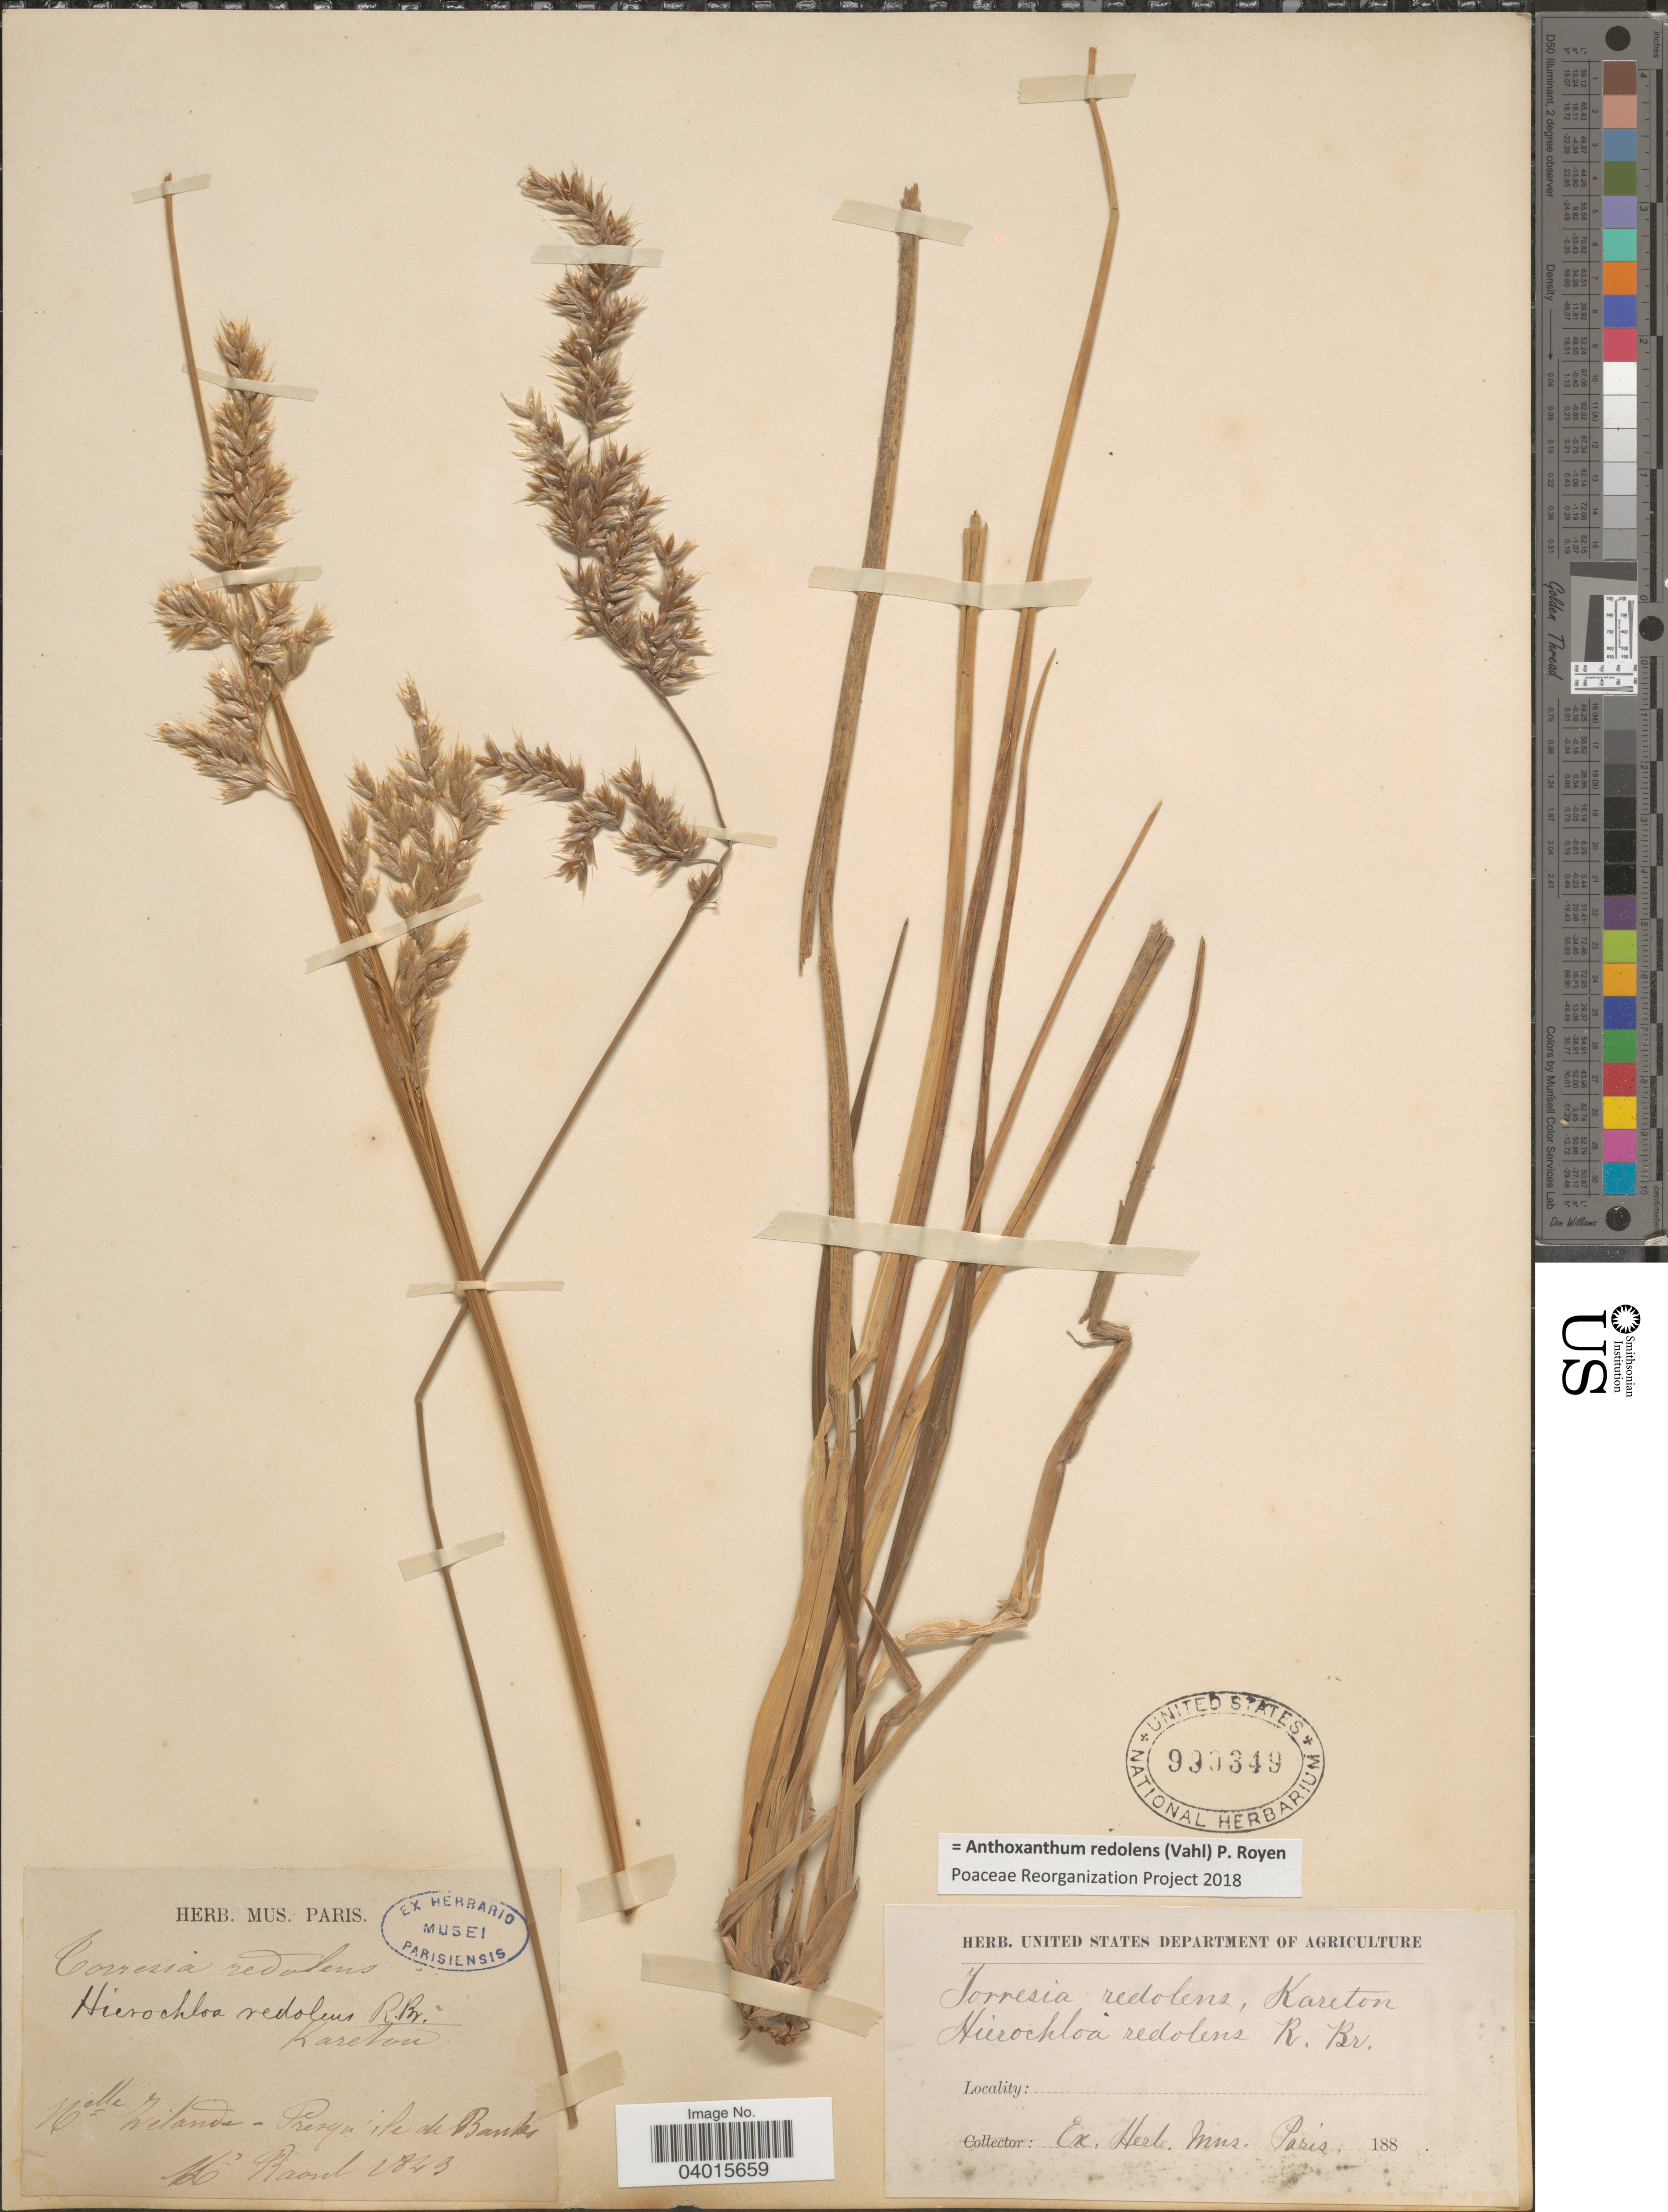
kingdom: Plantae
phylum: Tracheophyta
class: Liliopsida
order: Poales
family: Poaceae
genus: Anthoxanthum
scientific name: Anthoxanthum redolens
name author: (Vahl) P. Royen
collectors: M. Raoul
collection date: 1843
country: New Zealand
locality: Nelle Zelande - Presqu ' ile de Banks.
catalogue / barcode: US 990349